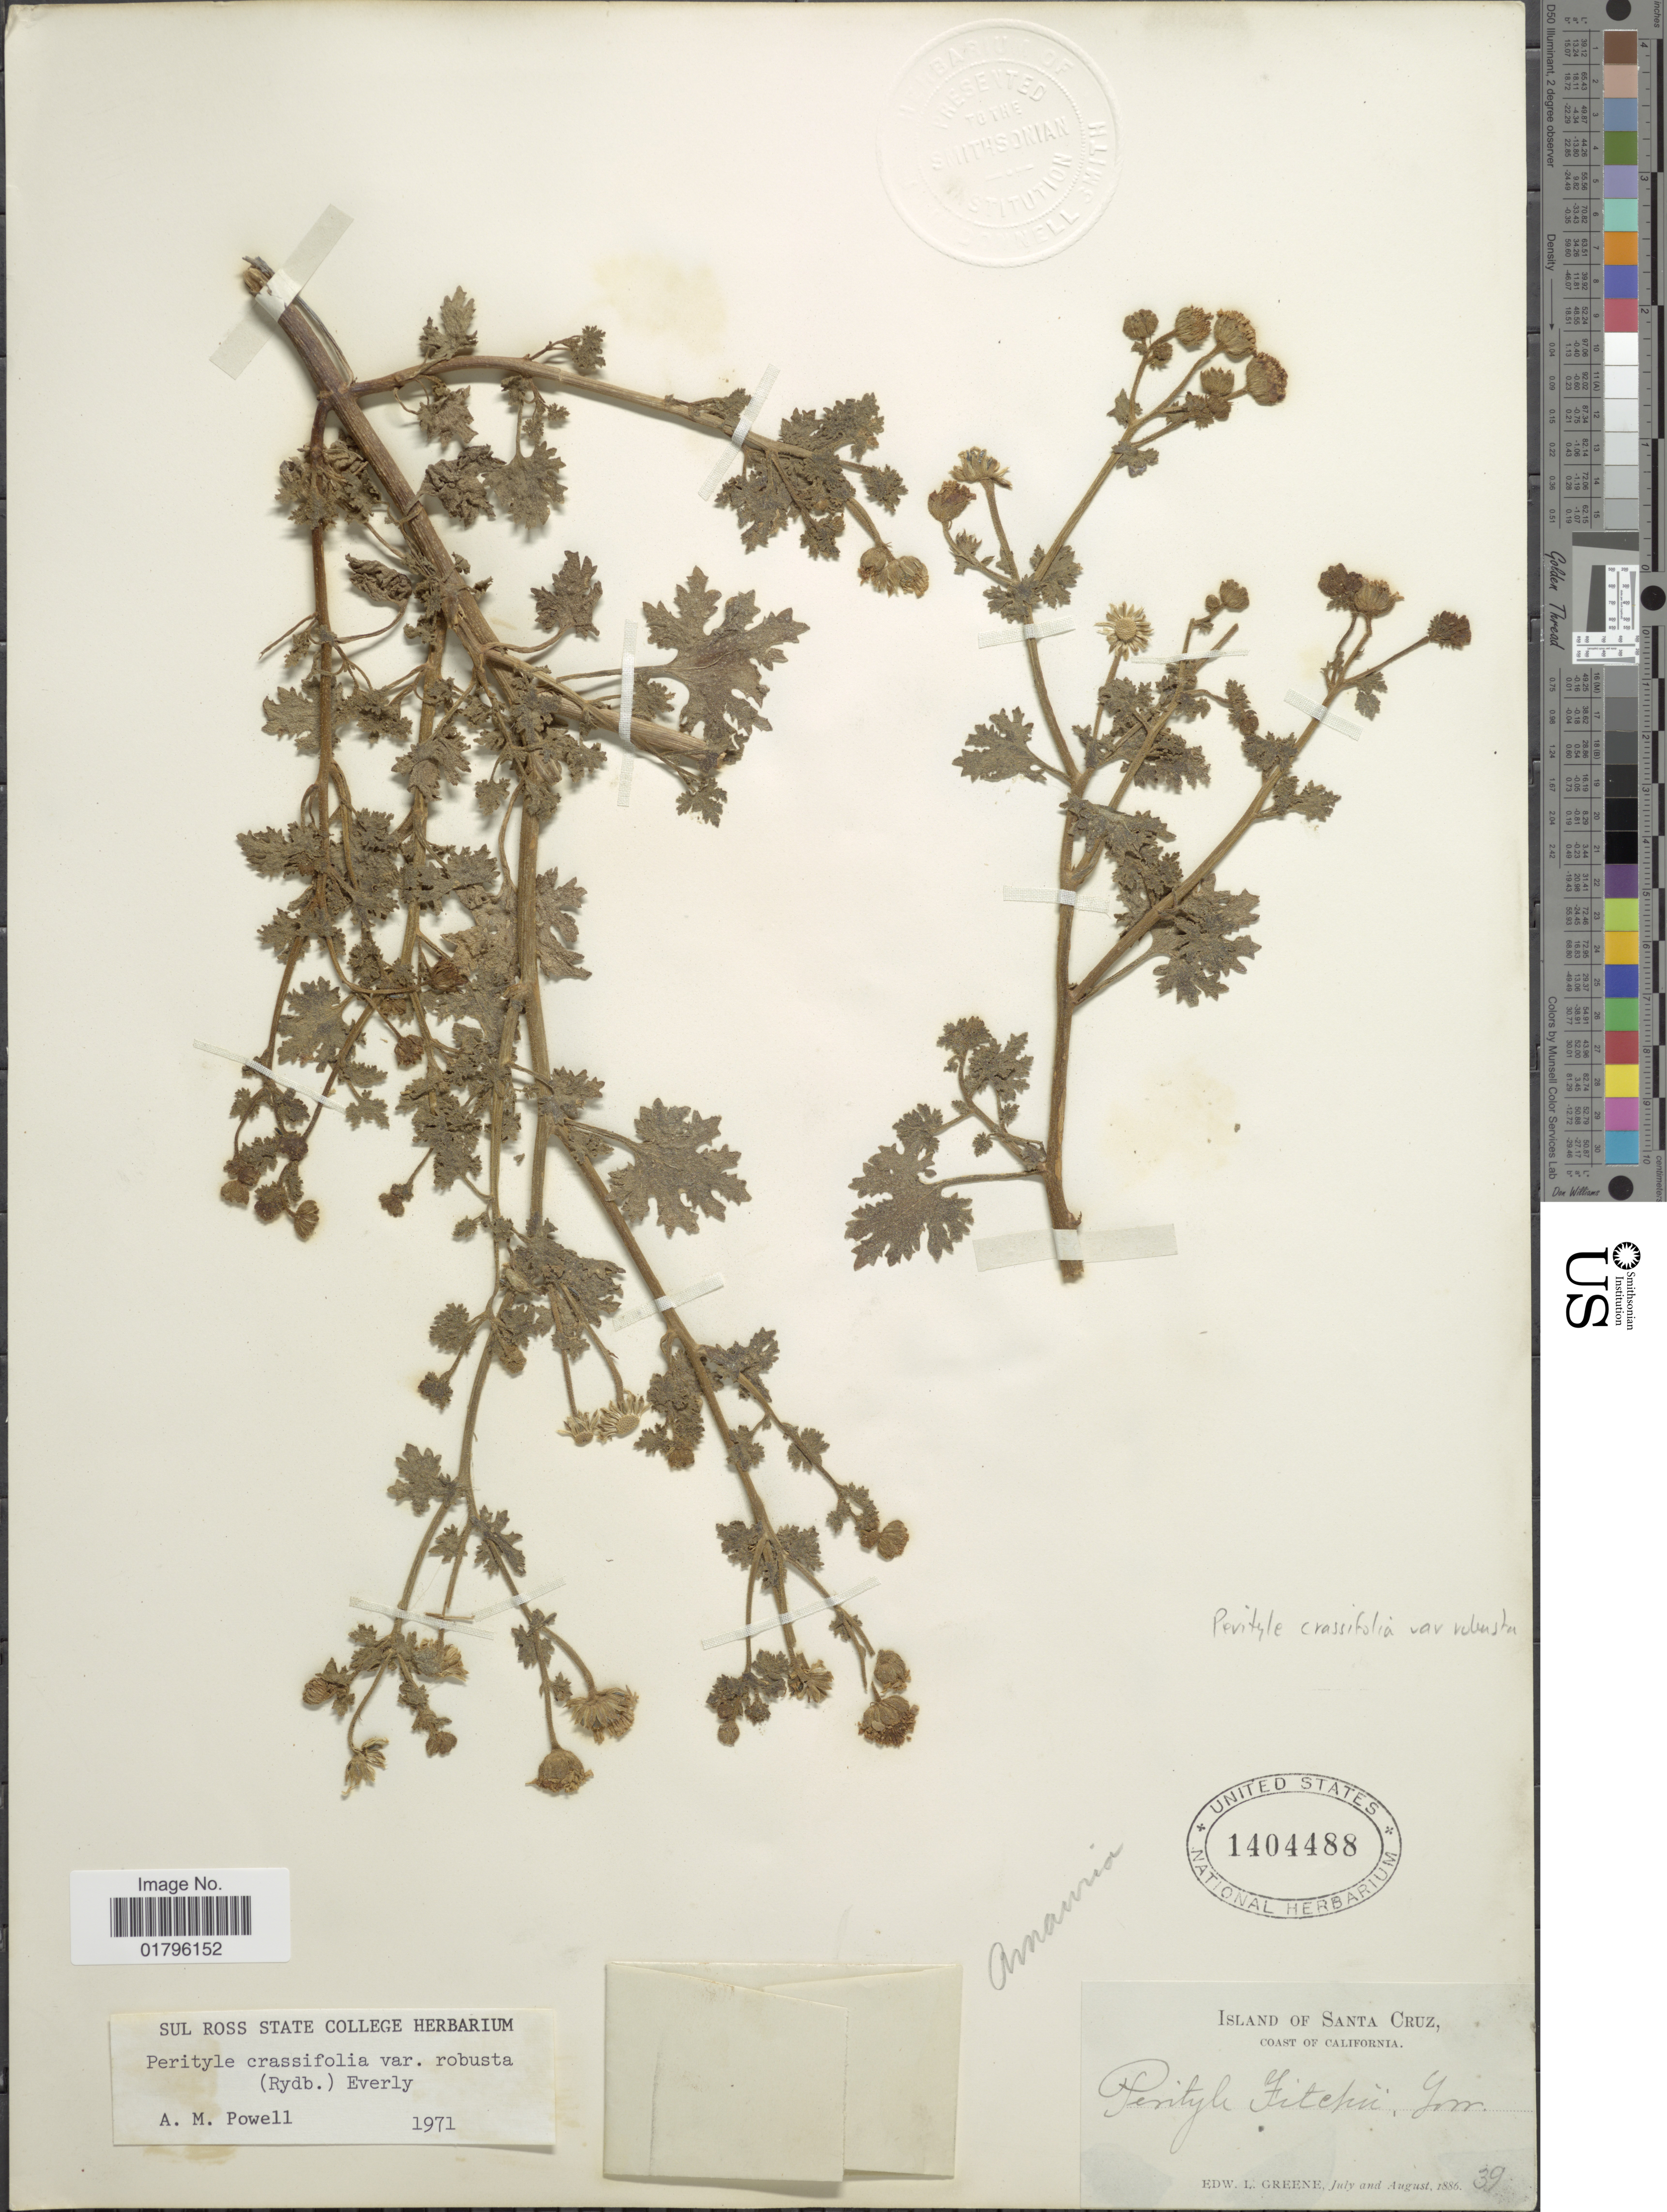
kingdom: Plantae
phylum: Tracheophyta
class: Magnoliopsida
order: Asterales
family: Asteraceae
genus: Perityle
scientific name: Perityle crassifolia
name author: Brandegee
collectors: E. L. Greene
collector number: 39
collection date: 1886-07/1886-08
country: United States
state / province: California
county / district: Santa Barbara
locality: Island of Santa Cruz. Coast of California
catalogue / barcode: US 1404488